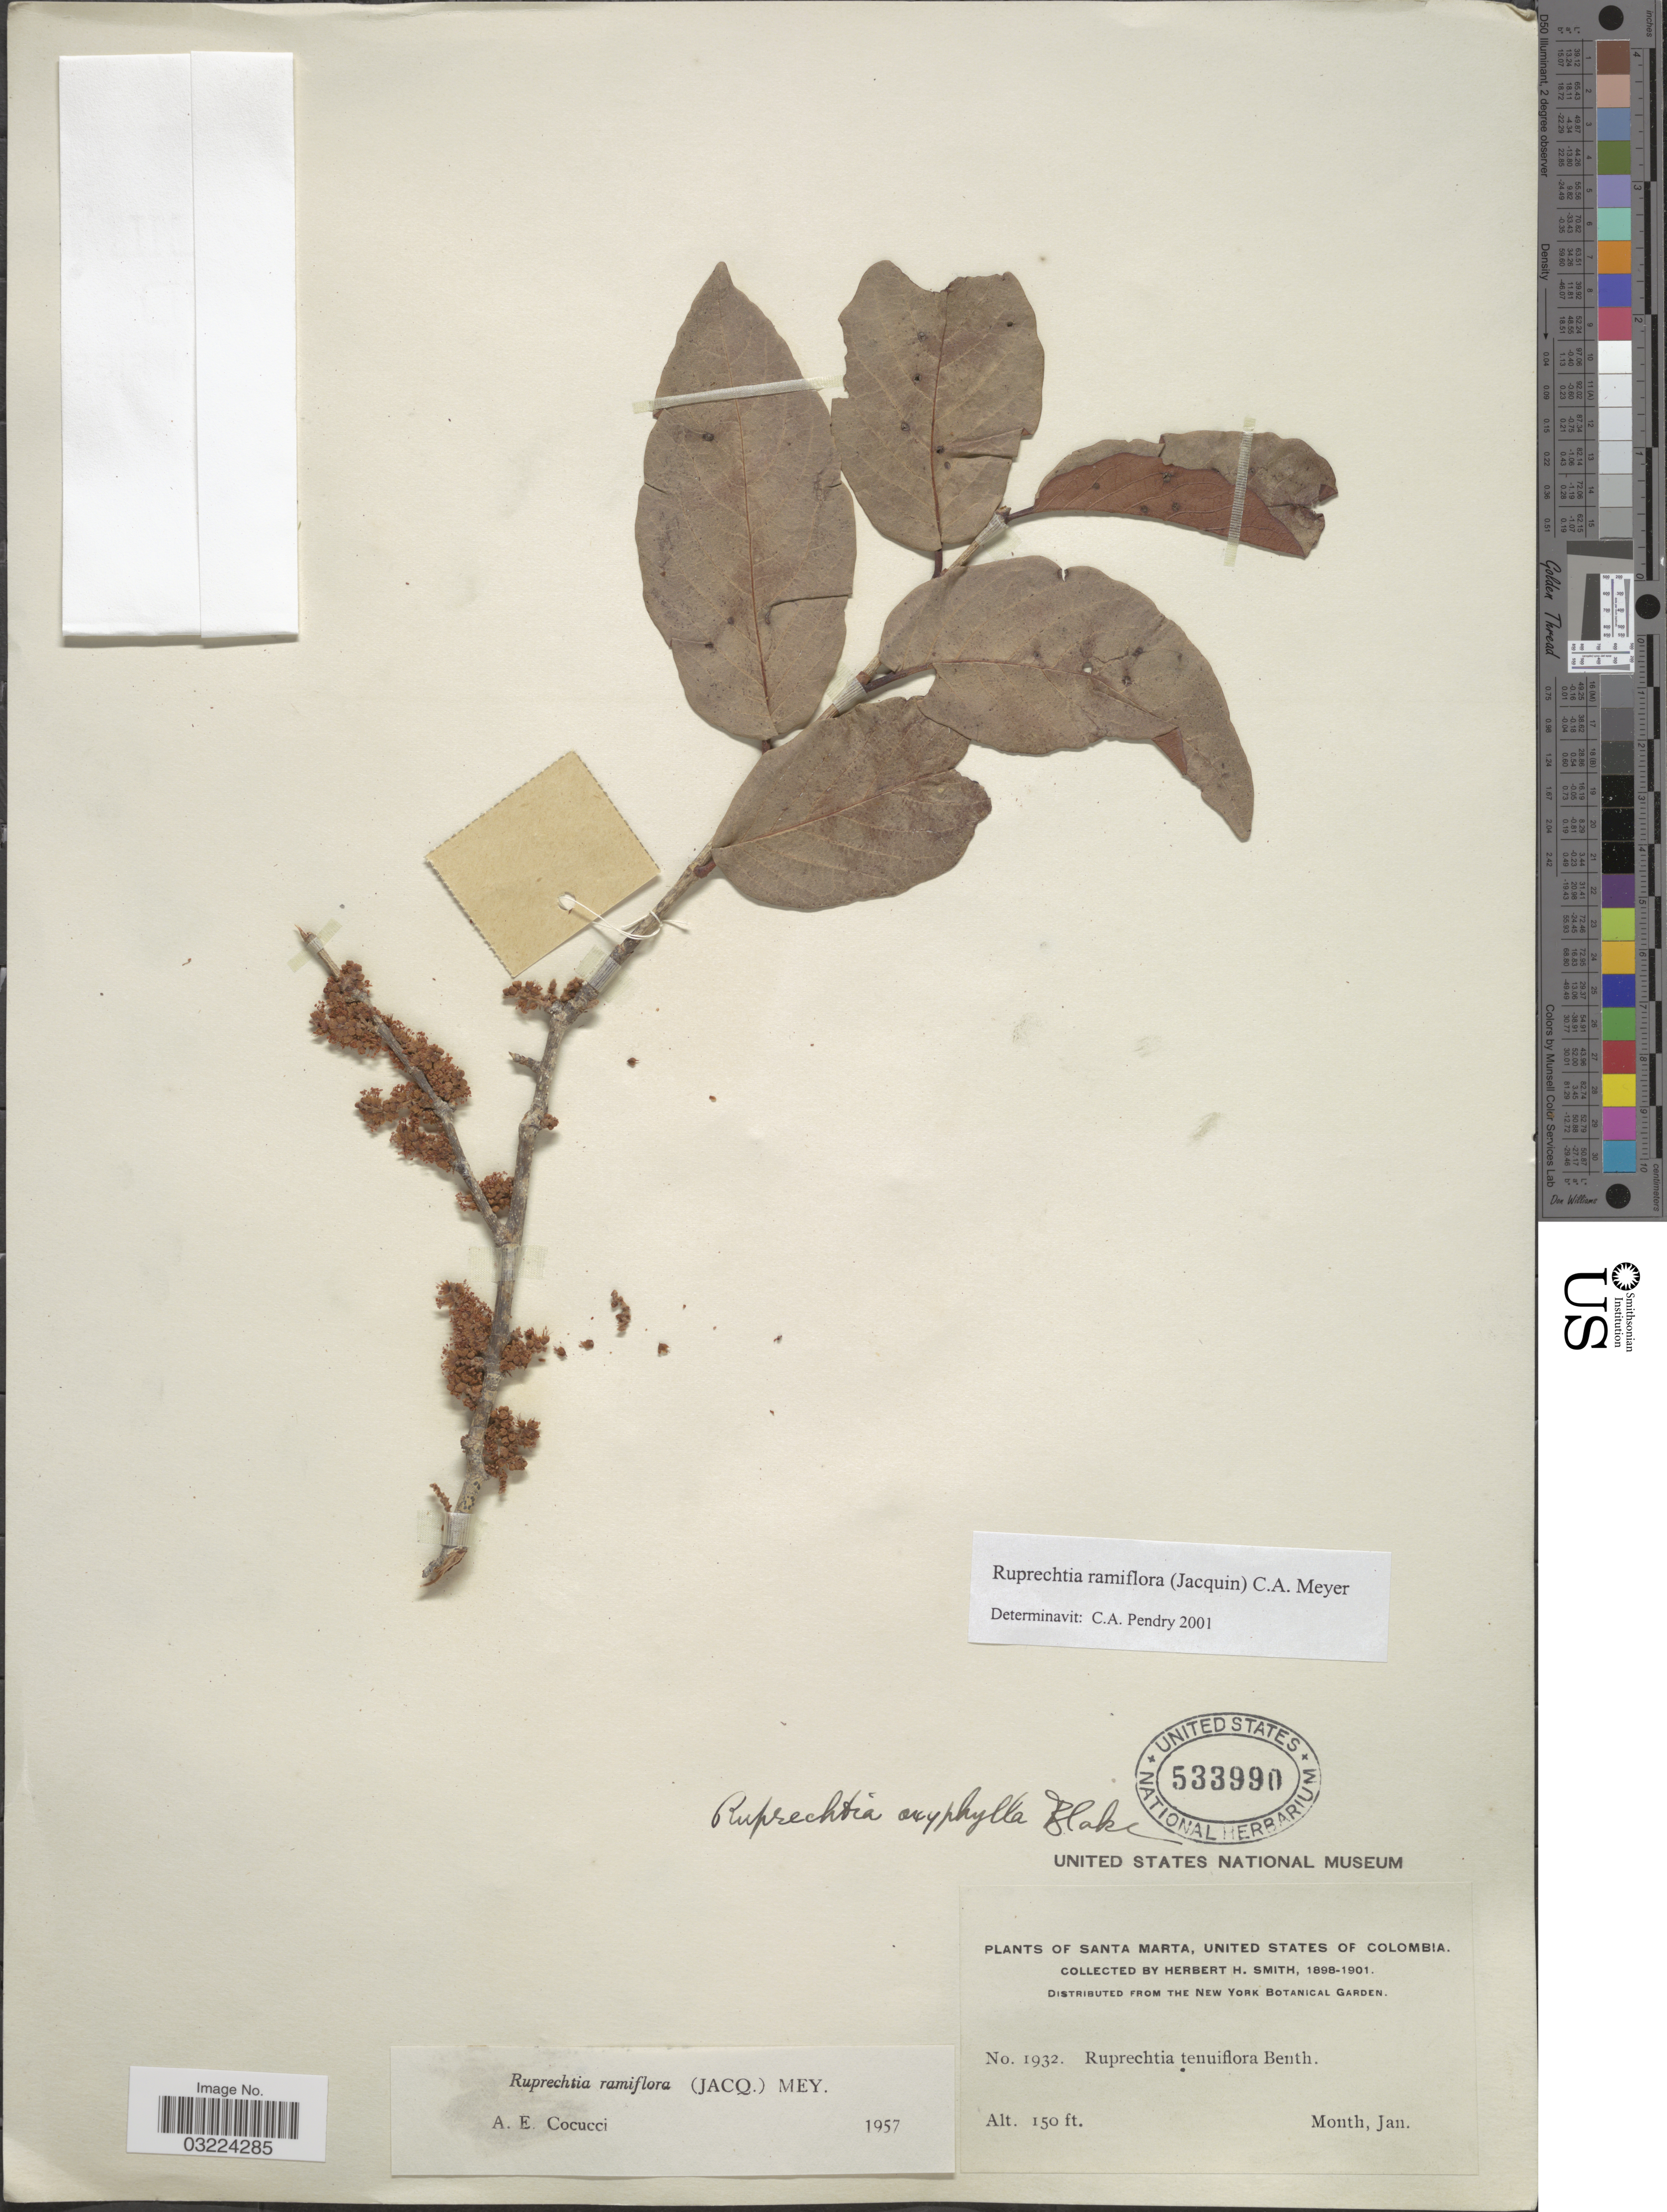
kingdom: Plantae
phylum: Tracheophyta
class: Magnoliopsida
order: Caryophyllales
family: Polygonaceae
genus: Ruprechtia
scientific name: Ruprechtia ramiflora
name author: (Jacq.) C.A. Mey.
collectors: Herbert H. Smith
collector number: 1932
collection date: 1898-01/1901-01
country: Colombia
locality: Santa Marta, United States of Colombia.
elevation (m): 46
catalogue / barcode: US 533990